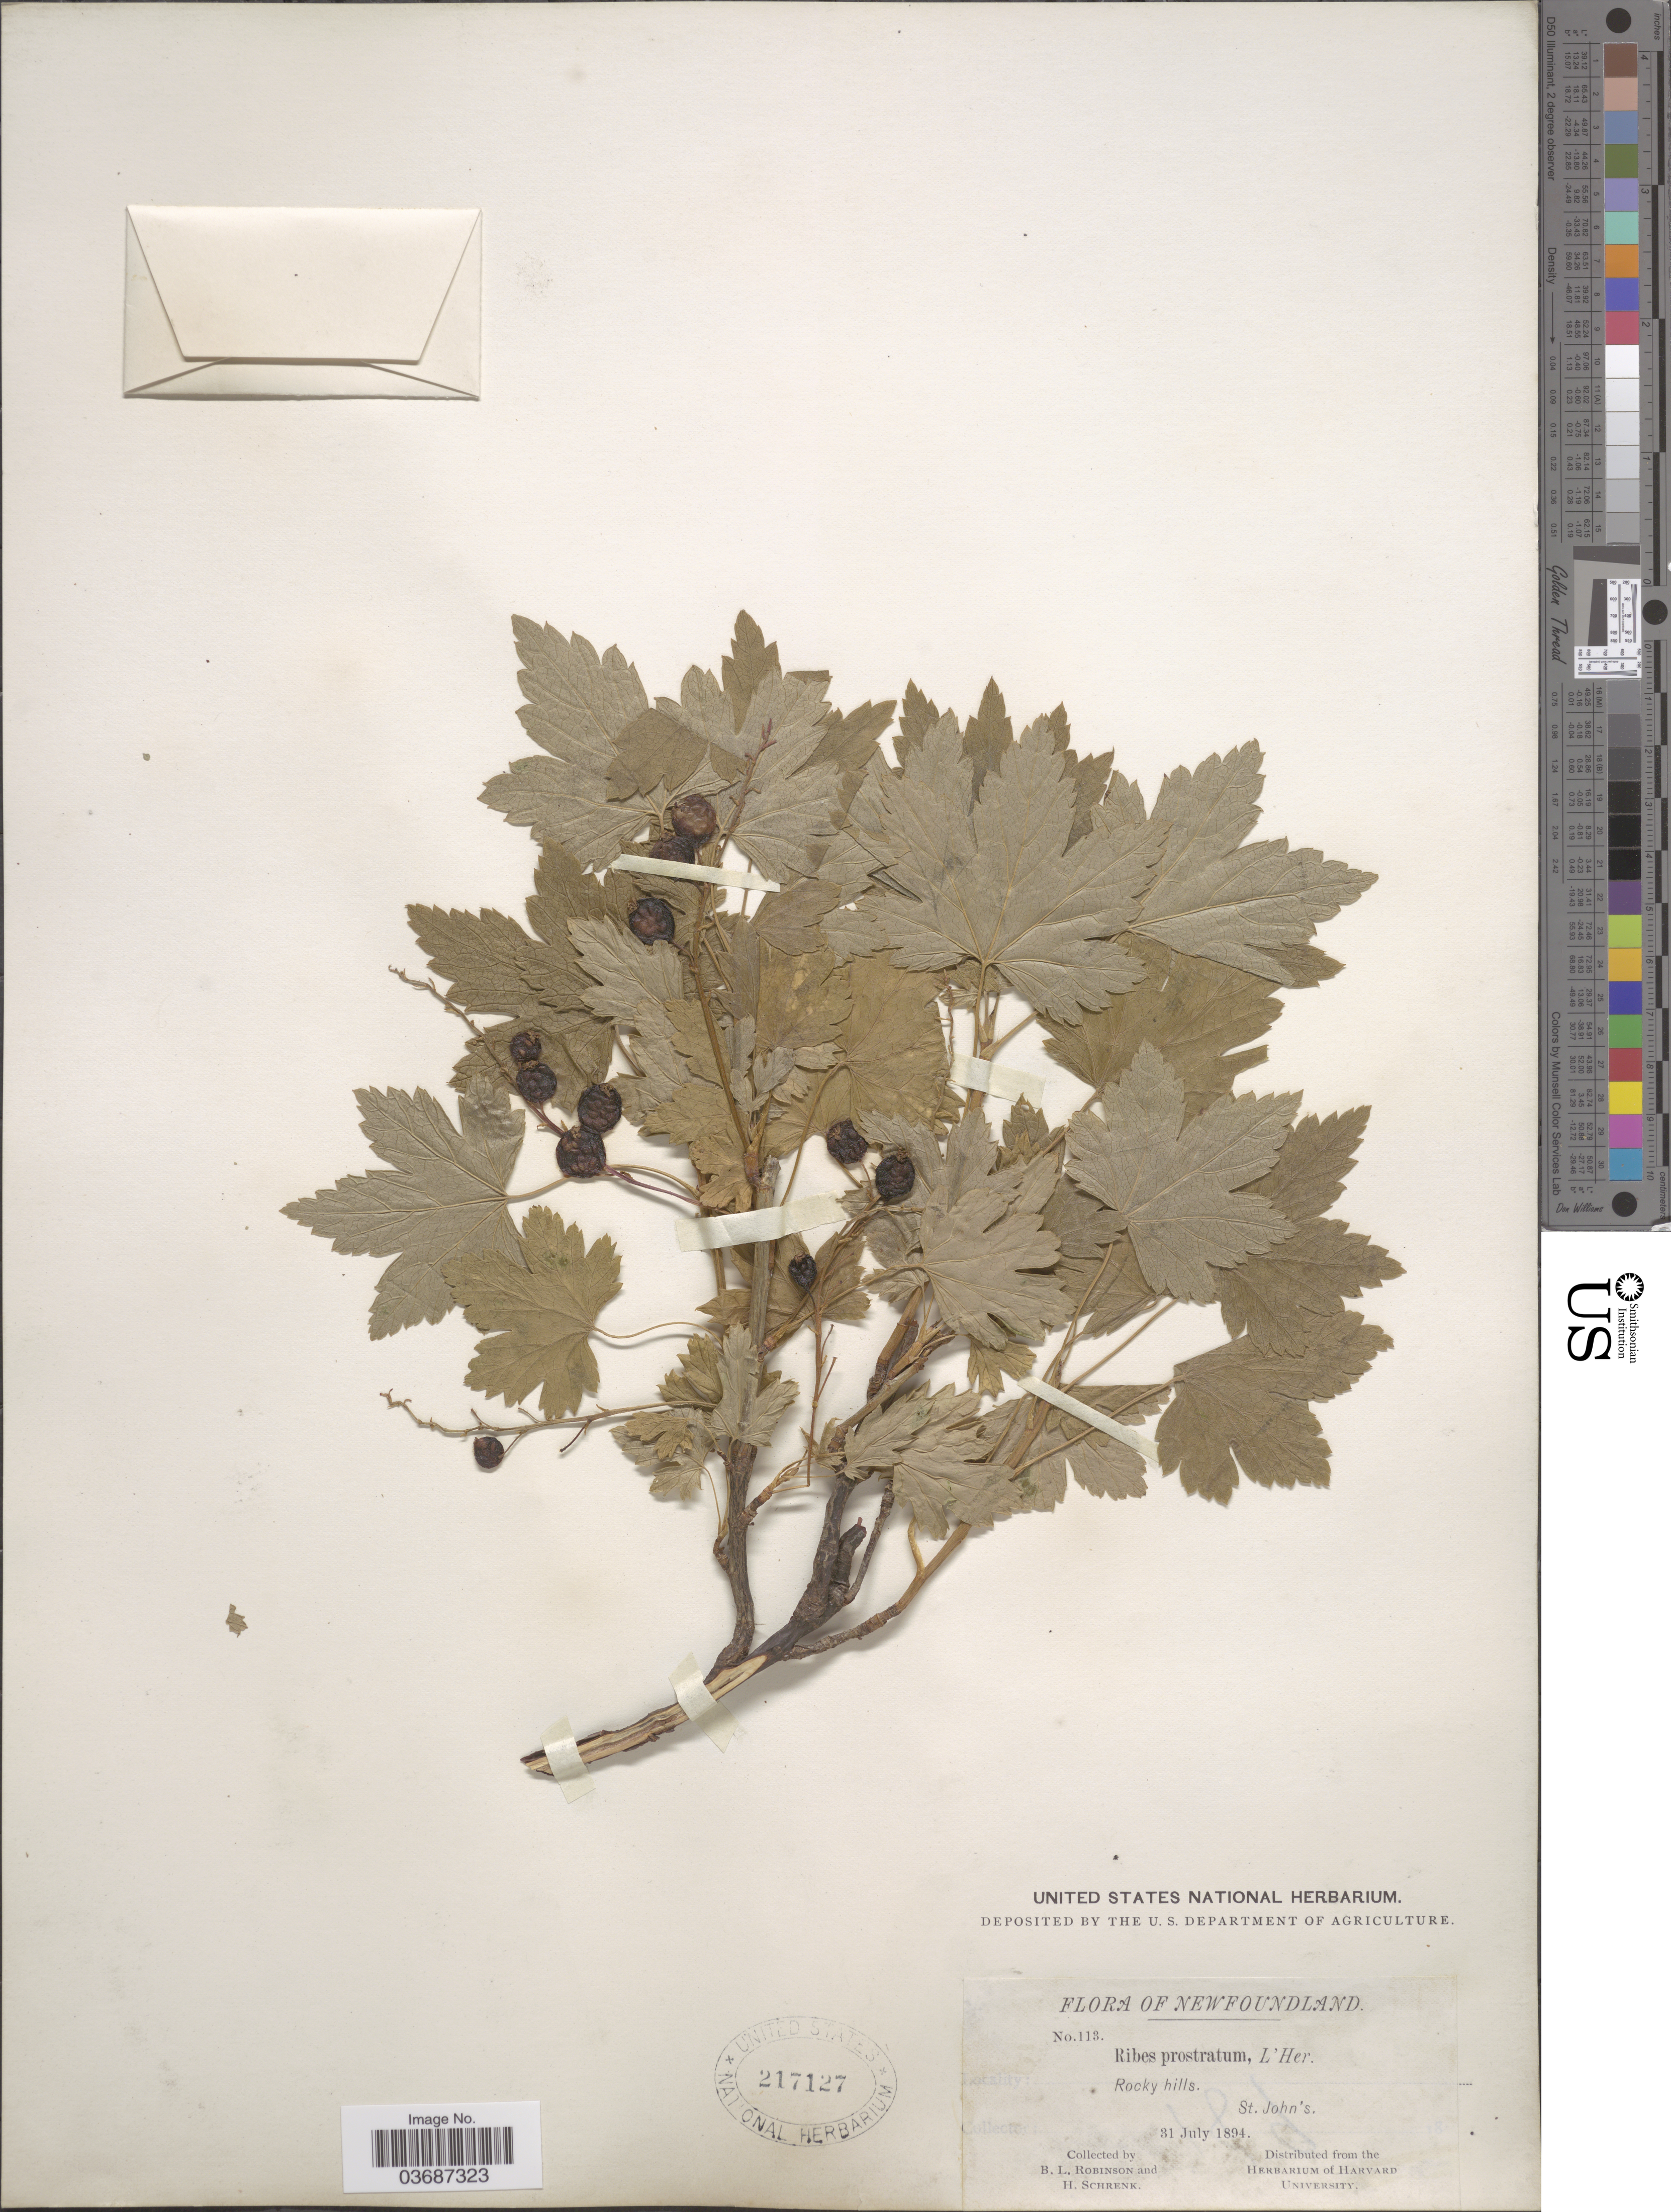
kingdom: Plantae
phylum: Tracheophyta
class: Magnoliopsida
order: Saxifragales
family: Grossulariaceae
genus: Ribes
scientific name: Ribes glandulosum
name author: Ruiz & Pav.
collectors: B. L. Robinson & H. Schrenk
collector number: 113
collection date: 1894-07-31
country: Canada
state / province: Newfoundland and Labrador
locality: Rocky hills. St. John's.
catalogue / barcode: US 217127